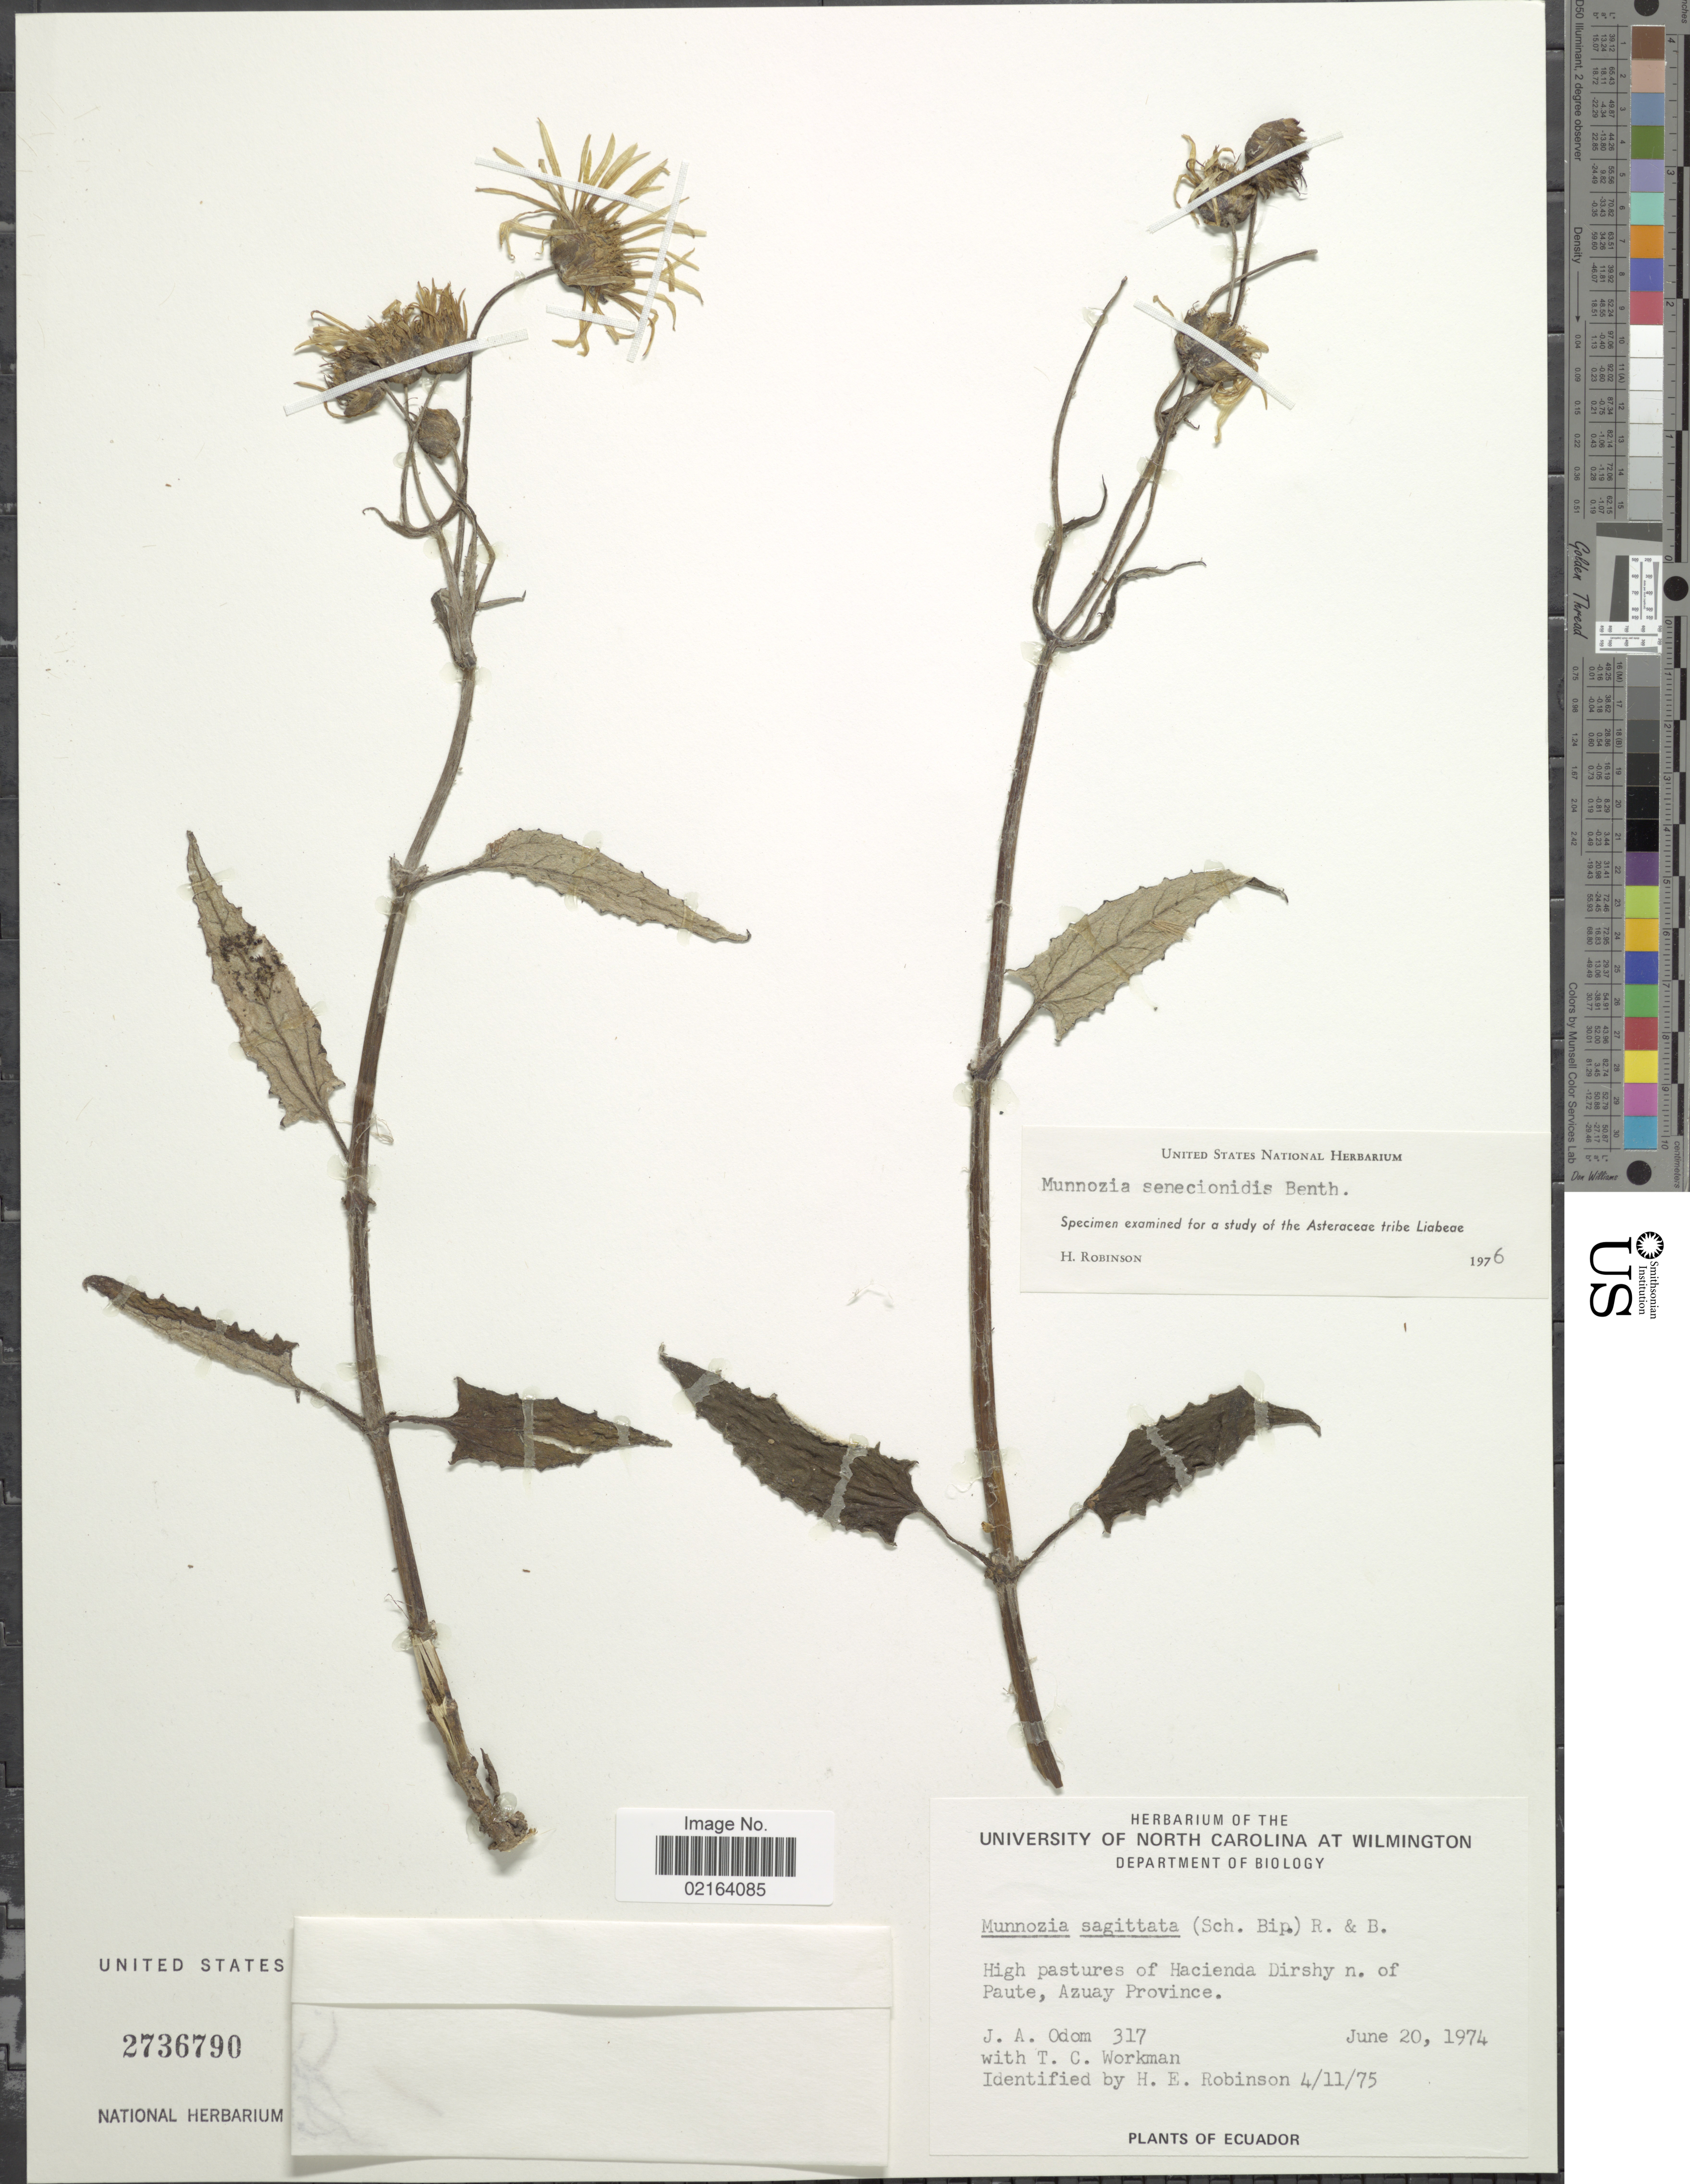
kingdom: Plantae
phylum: Tracheophyta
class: Magnoliopsida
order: Asterales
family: Asteraceae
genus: Munnozia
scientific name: Munnozia senecionidis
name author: Benth.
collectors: J. Odom & T. Workman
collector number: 317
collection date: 1974-06-20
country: Ecuador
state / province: Azuay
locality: High pastures of Hacienda Dirshy n. of Pautem Azuay Province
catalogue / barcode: US 2736790